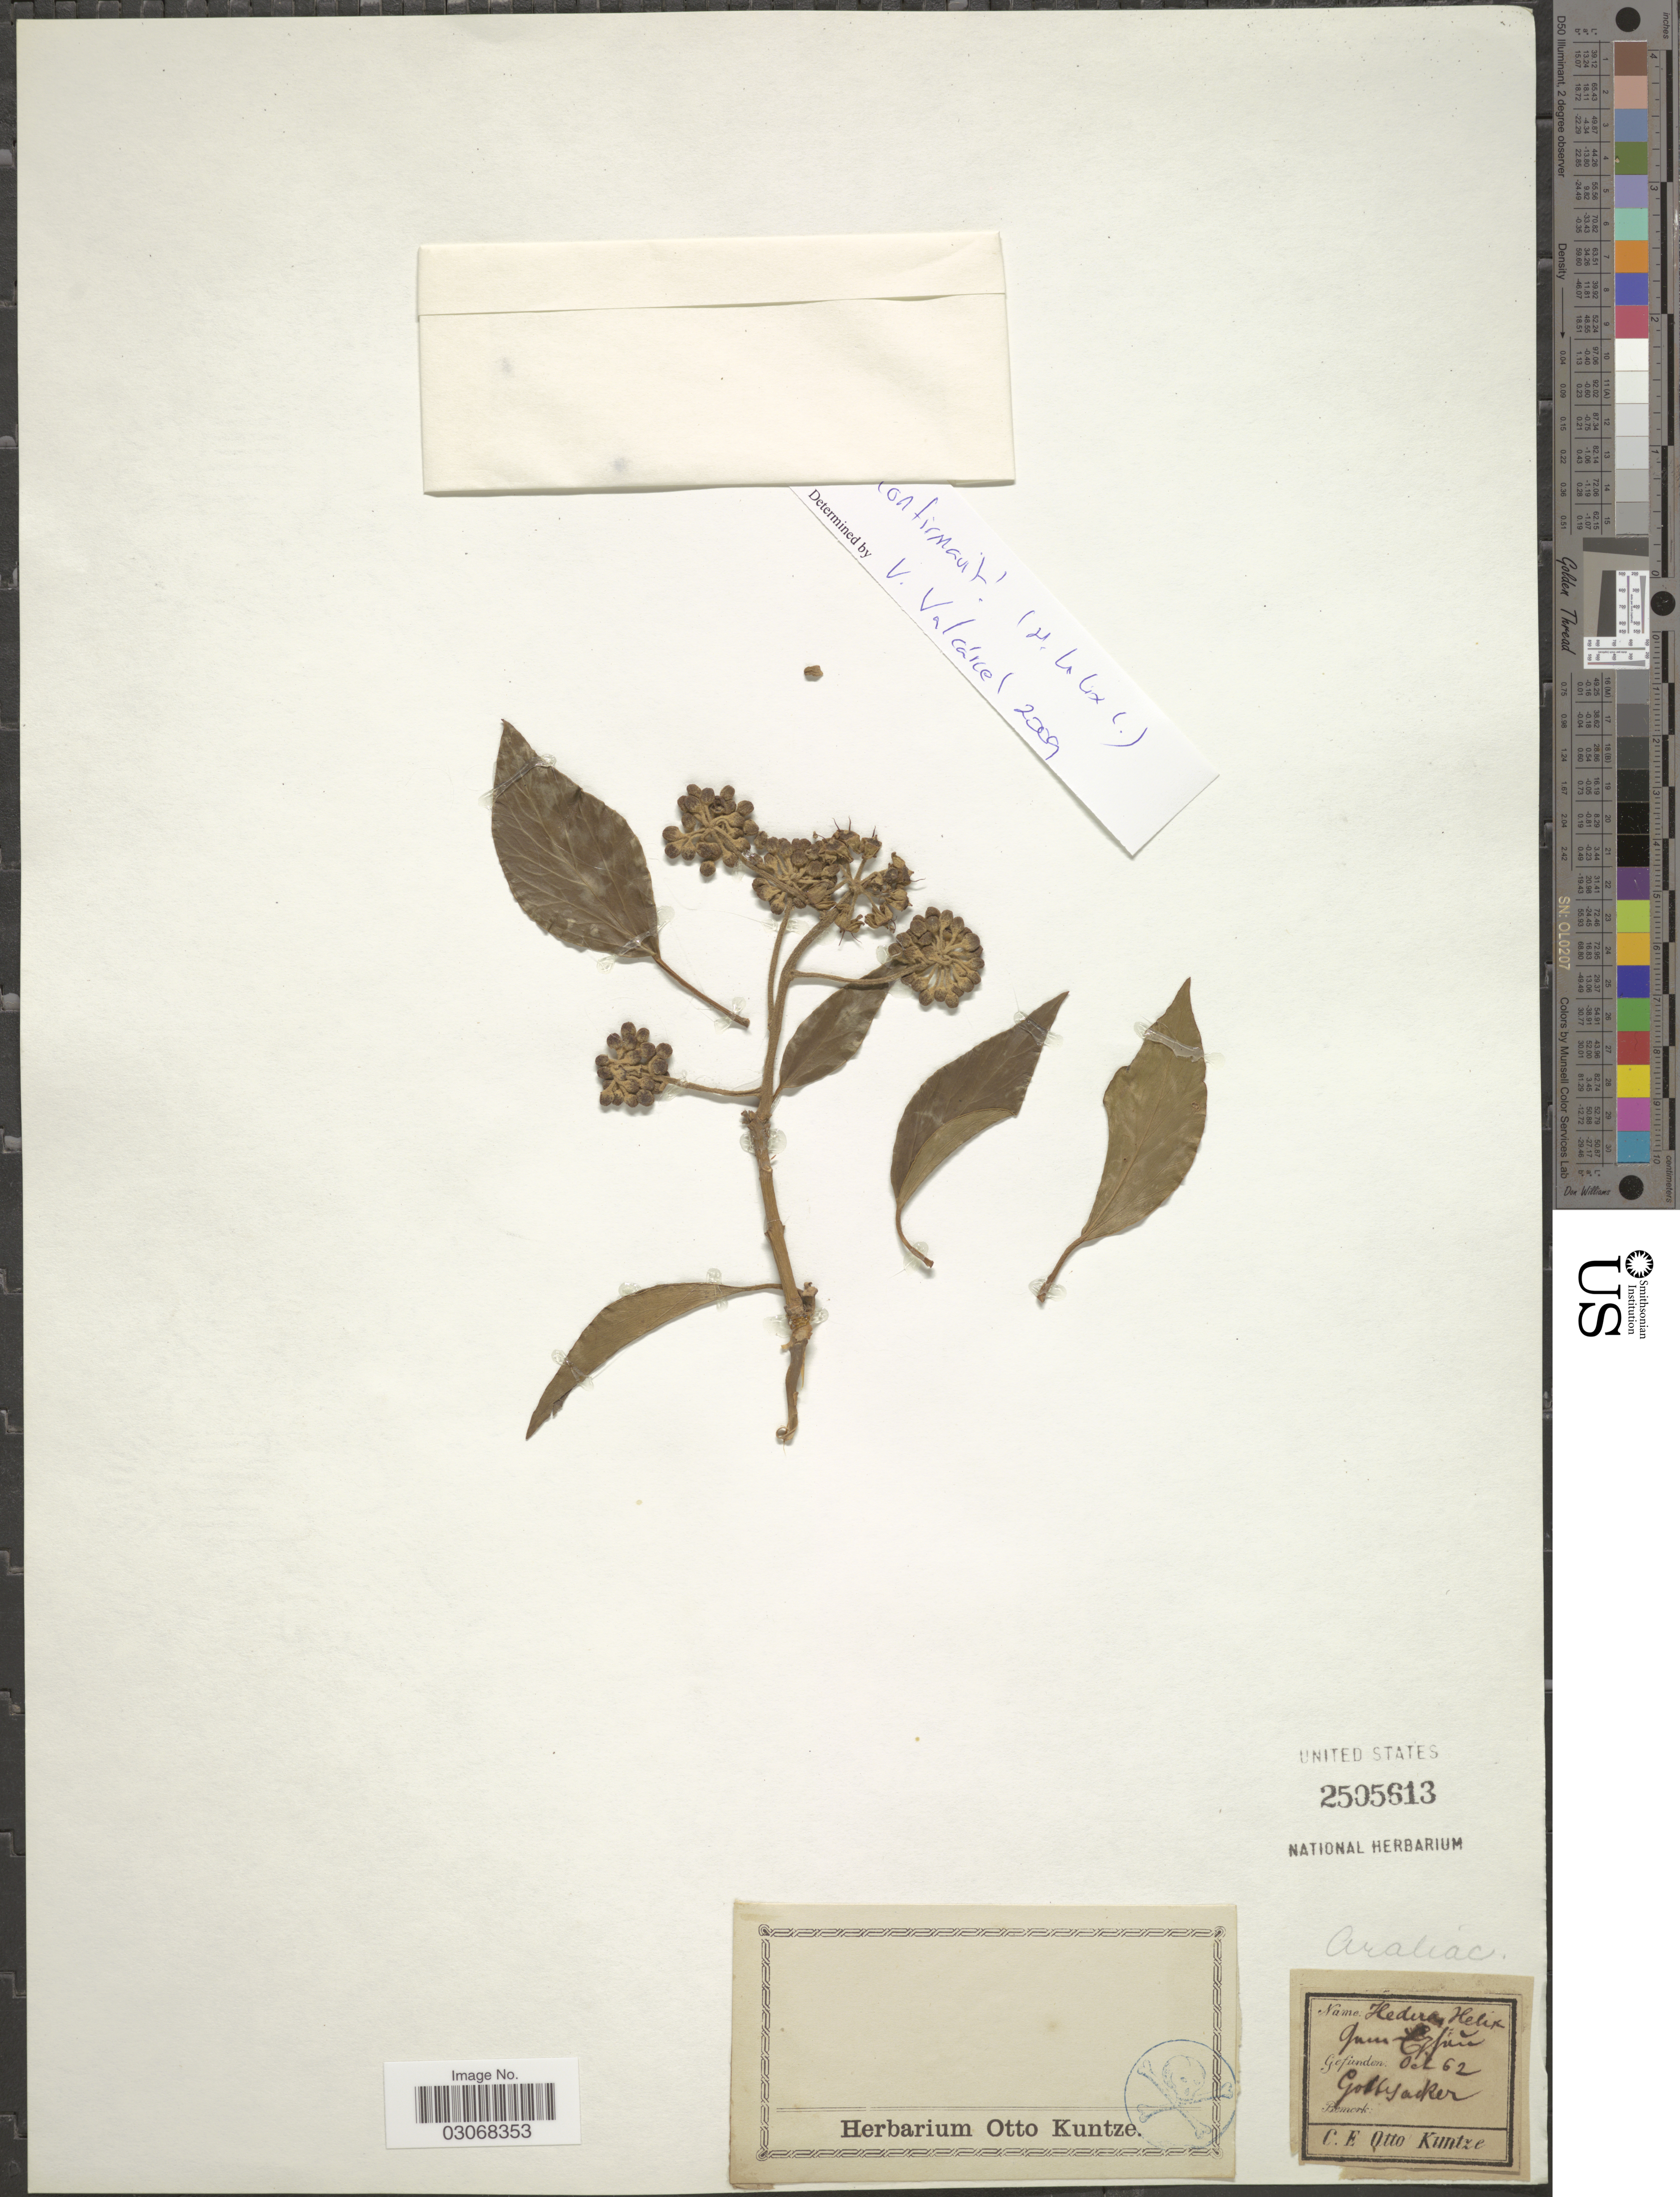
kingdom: Plantae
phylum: Tracheophyta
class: Magnoliopsida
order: Apiales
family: Araliaceae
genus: Hedera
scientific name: Hedera helix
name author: L.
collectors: C.E.O. Kuntze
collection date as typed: Transcribed d/m/y: /10/62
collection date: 1862-10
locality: Gottesacker.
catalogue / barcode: US 2505613